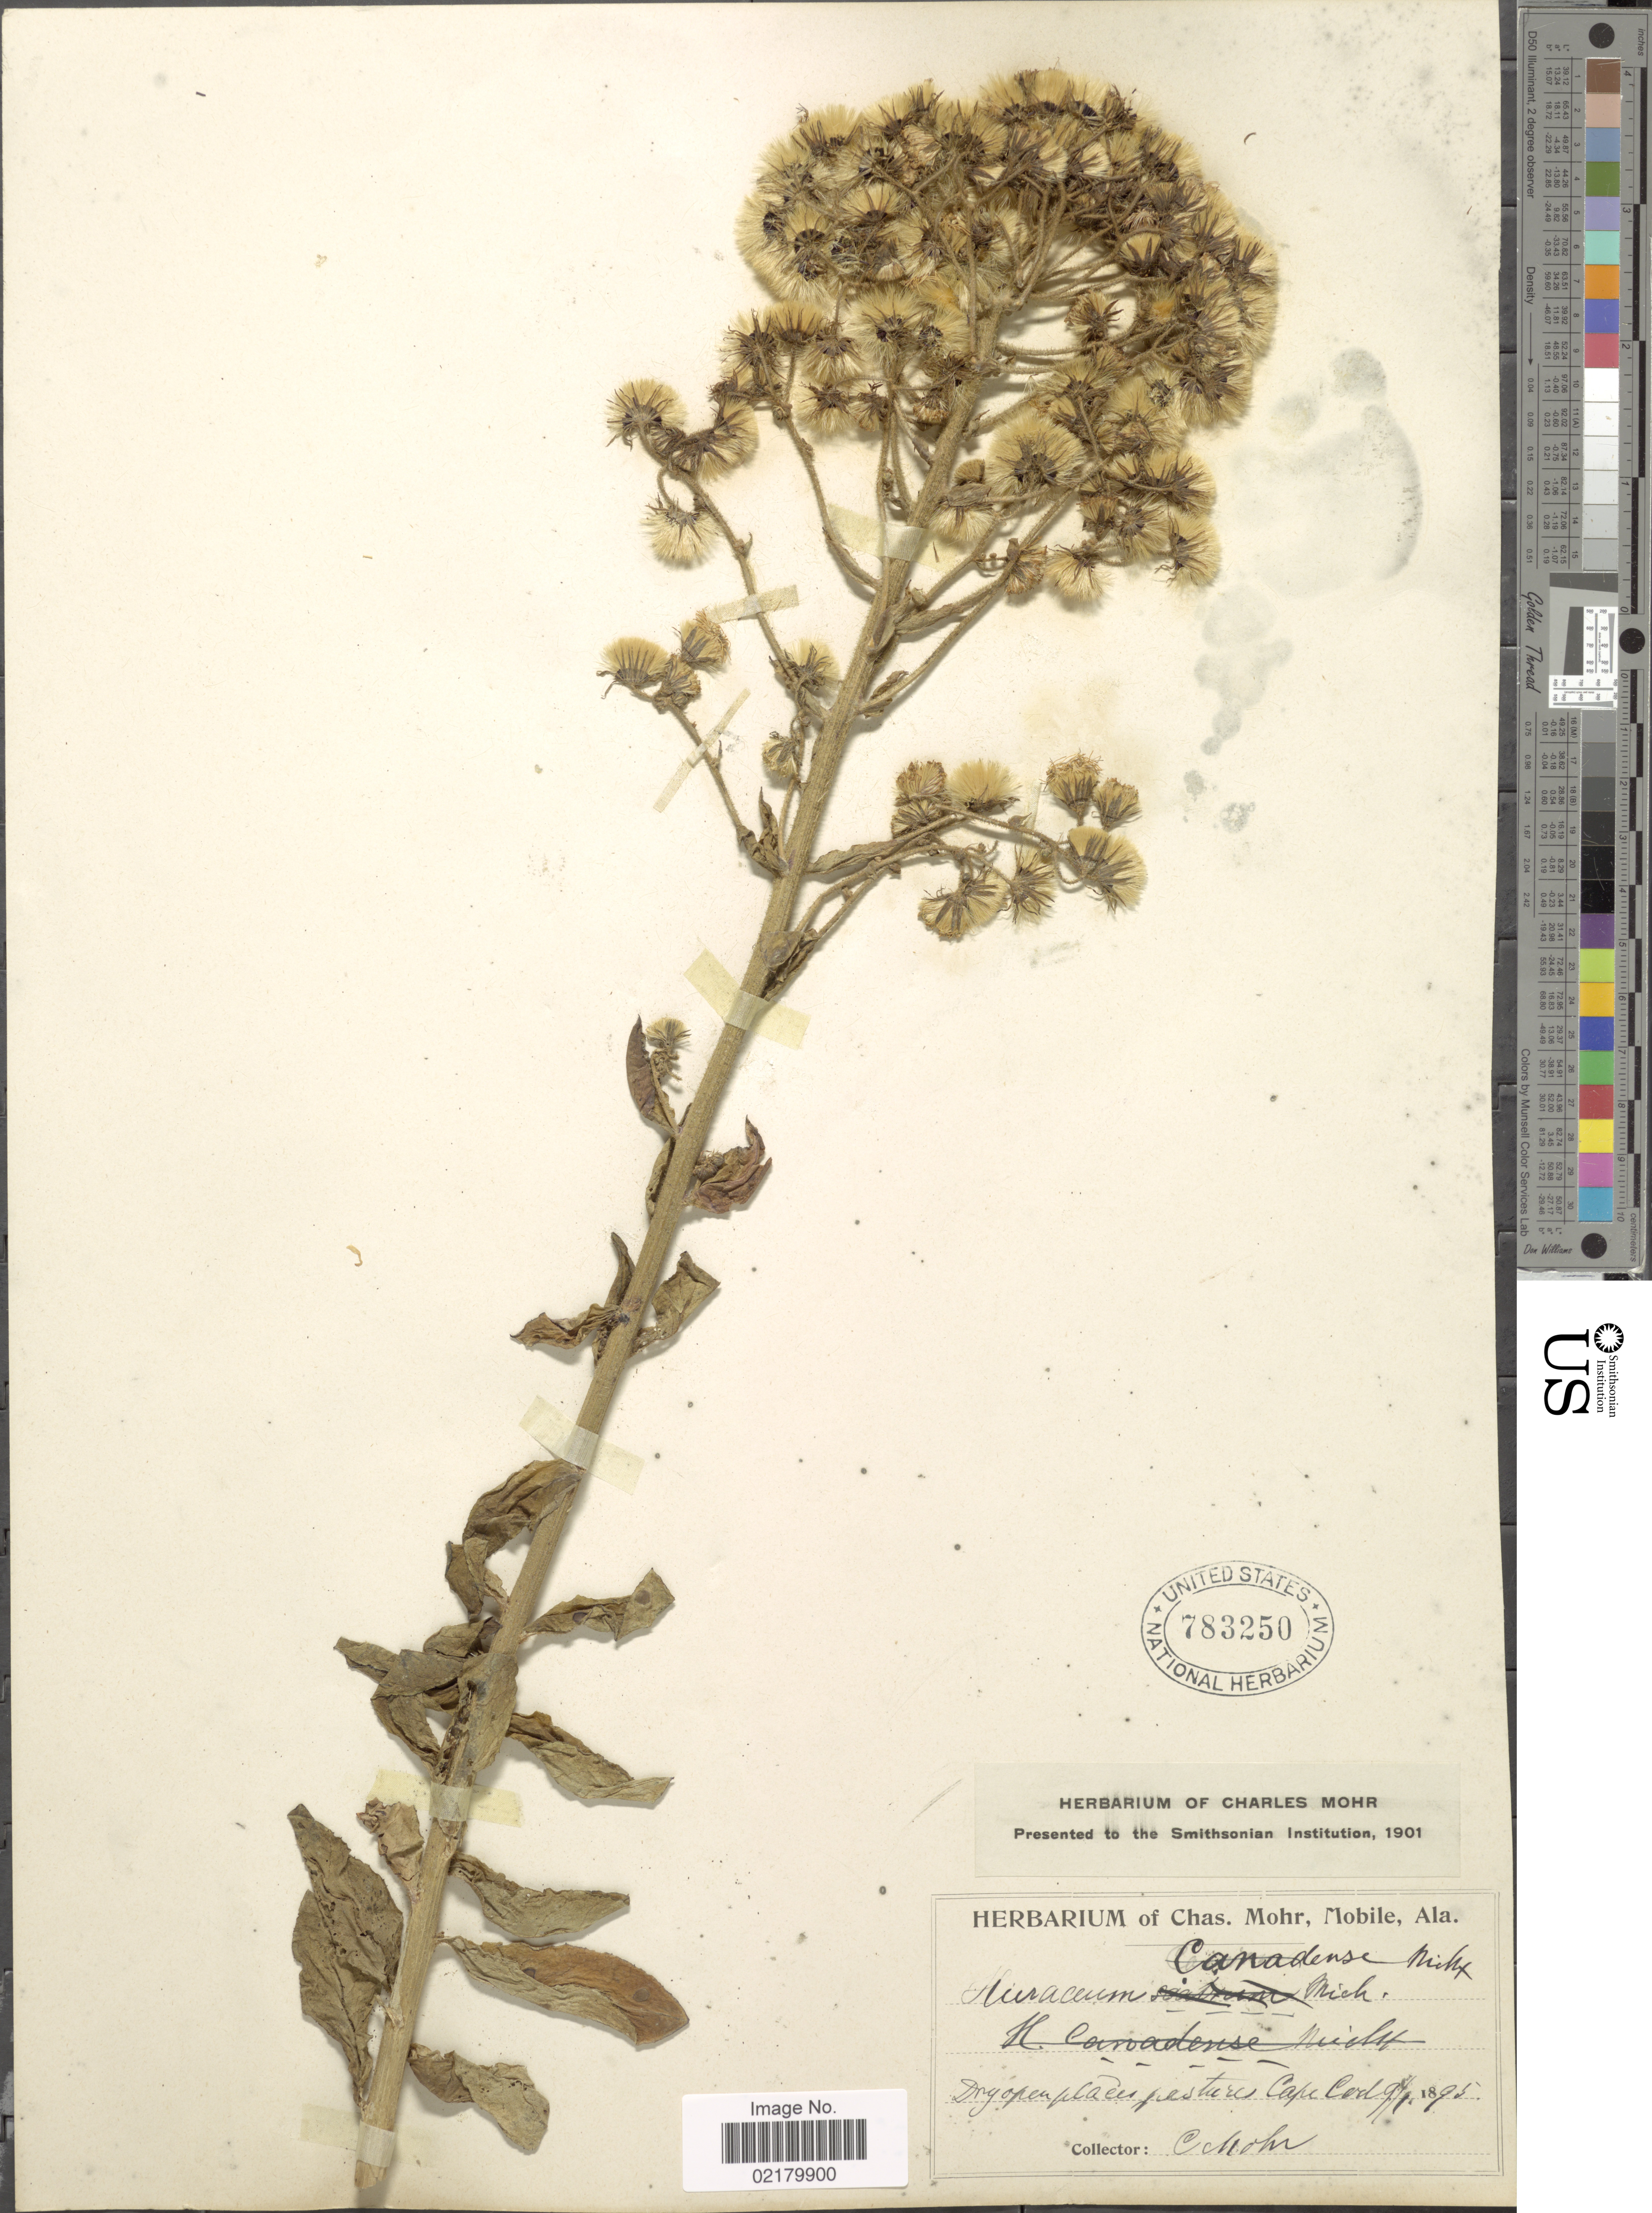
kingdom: Plantae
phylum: Tracheophyta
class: Magnoliopsida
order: Asterales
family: Asteraceae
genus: Hieracium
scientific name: Hieracium canadense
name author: Michx.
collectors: C. T. Mohr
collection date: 1895-01-09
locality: Dry open places, pastures, Cape C [illegible text]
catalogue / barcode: US 783250